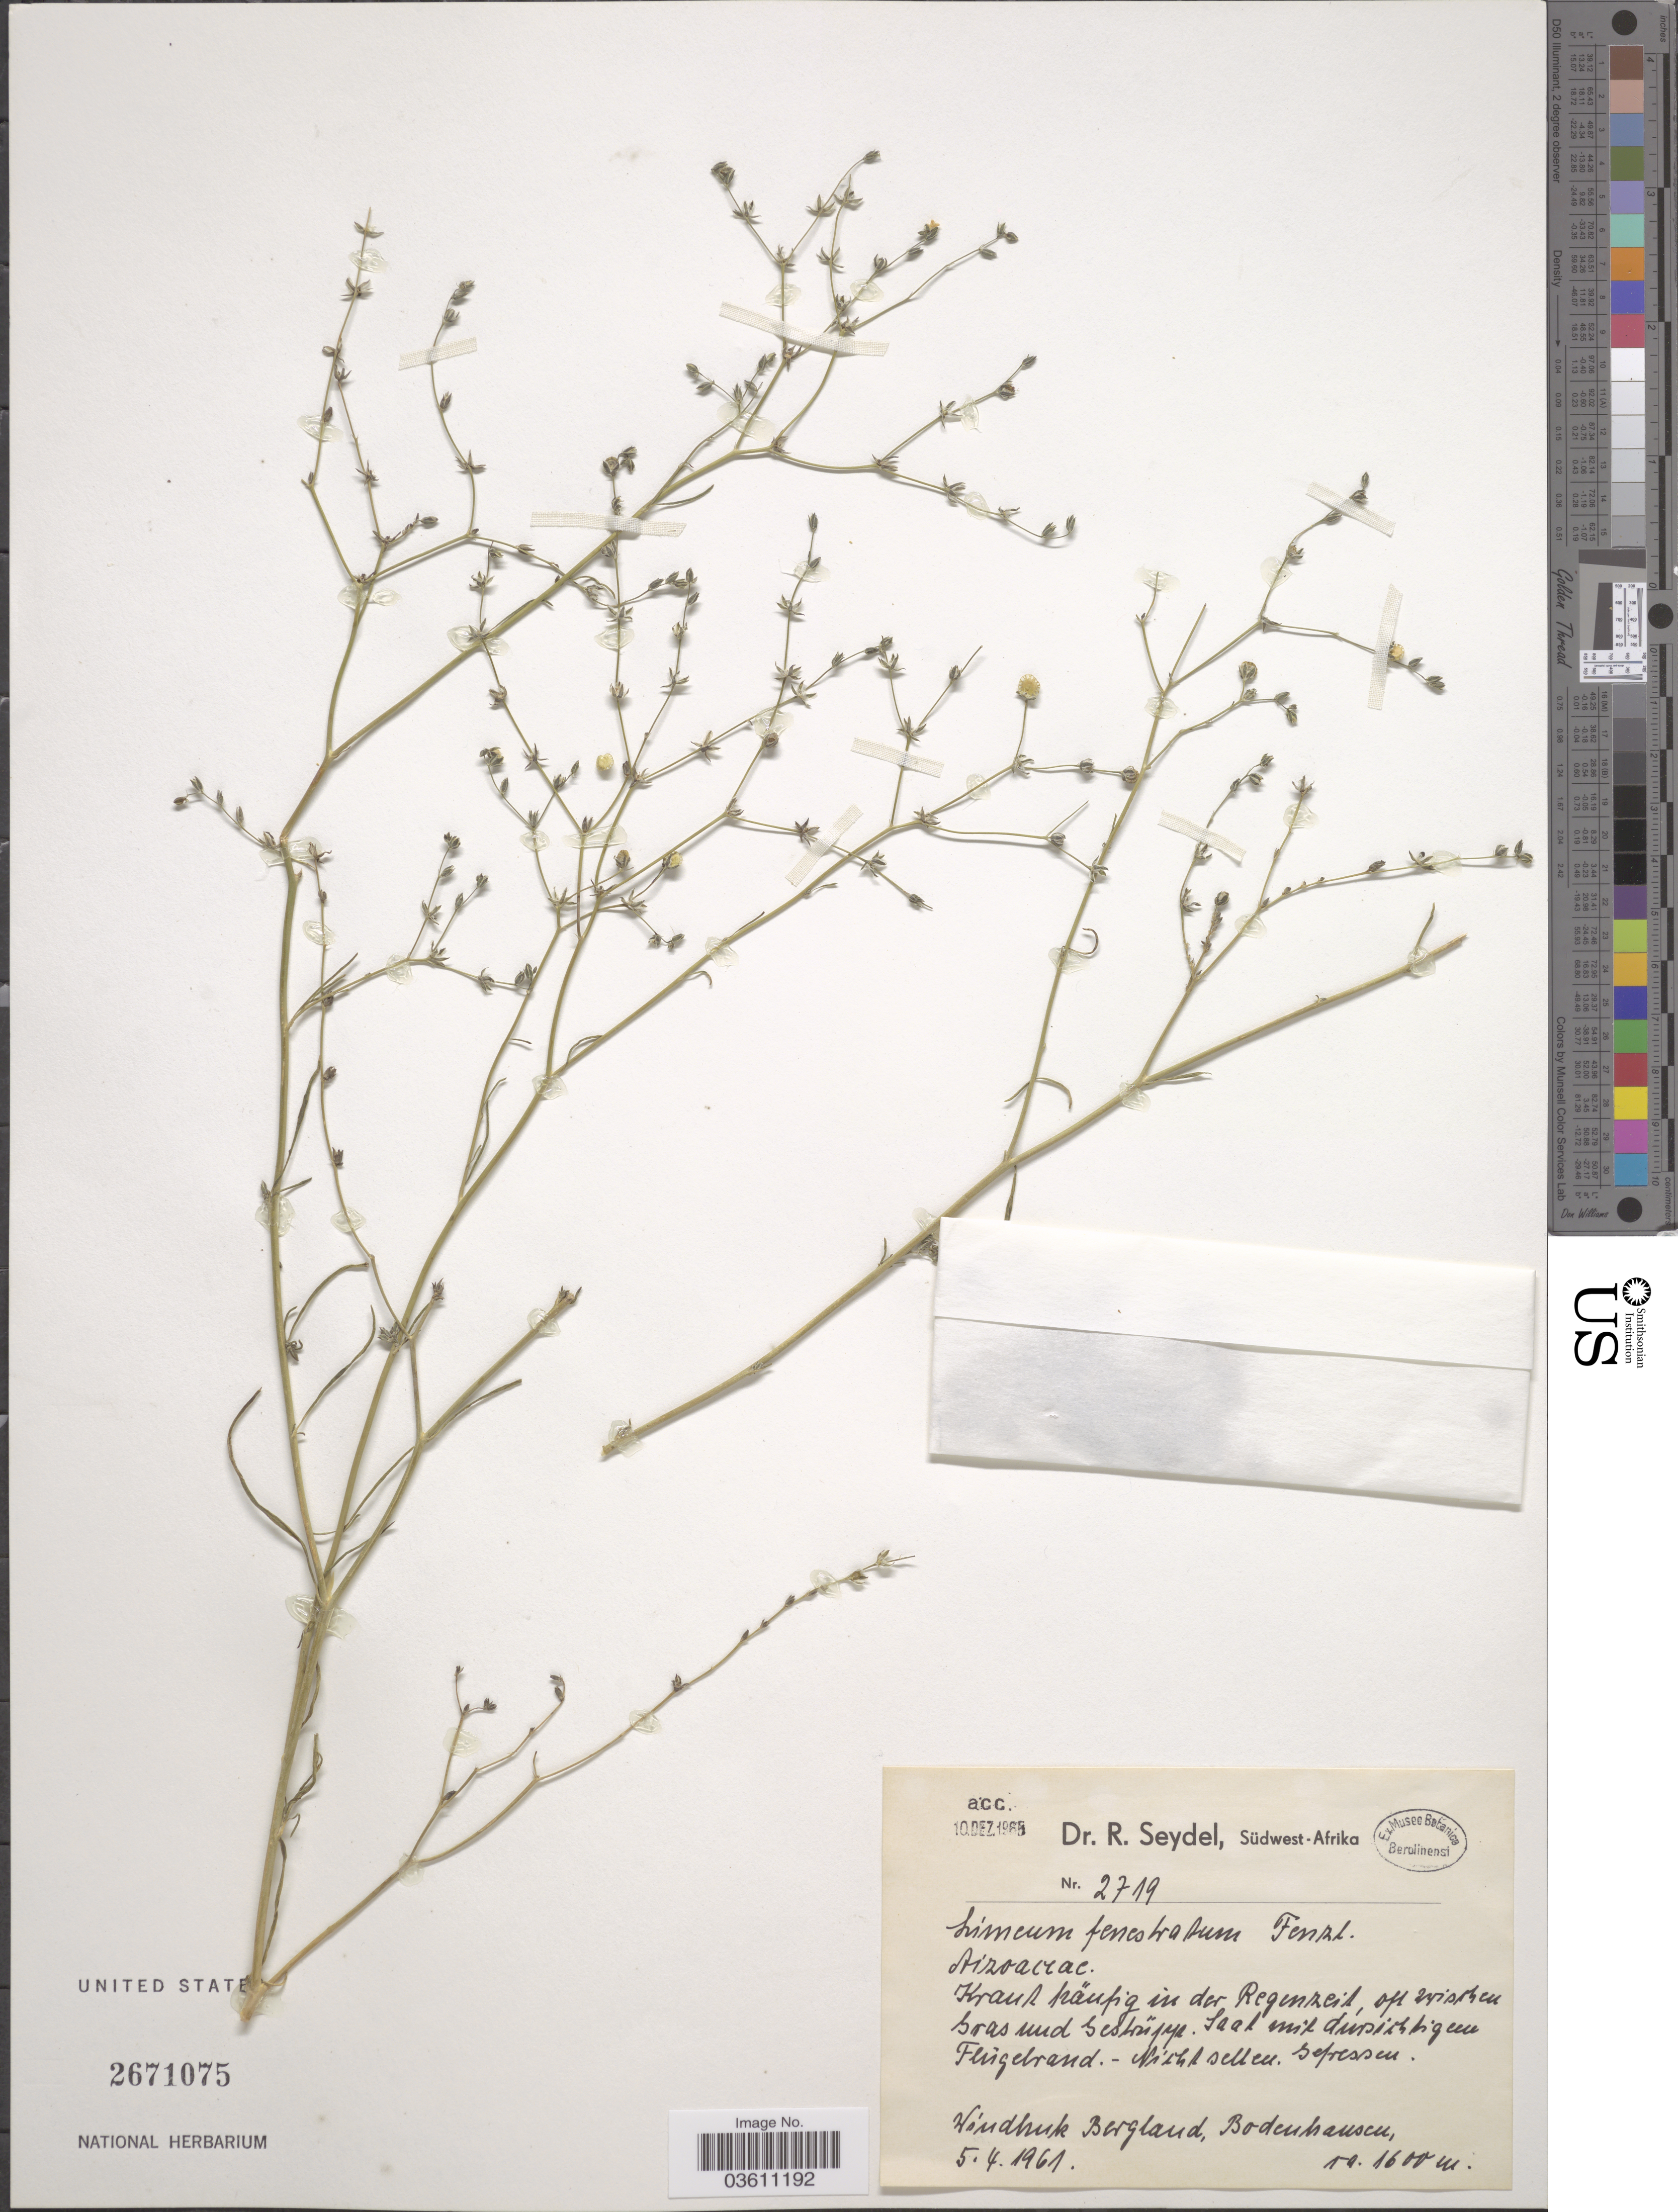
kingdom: Plantae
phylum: Tracheophyta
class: Magnoliopsida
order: Caryophyllales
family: Limeaceae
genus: Limeum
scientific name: Limeum fenestratum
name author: (Fenzl) Heimerl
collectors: R. Seydel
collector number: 2719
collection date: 1961-04-05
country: Namibia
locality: Südwest-Afrika. Windhuk Bergland, Bordenhausen.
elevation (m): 1600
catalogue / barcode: US 2671075